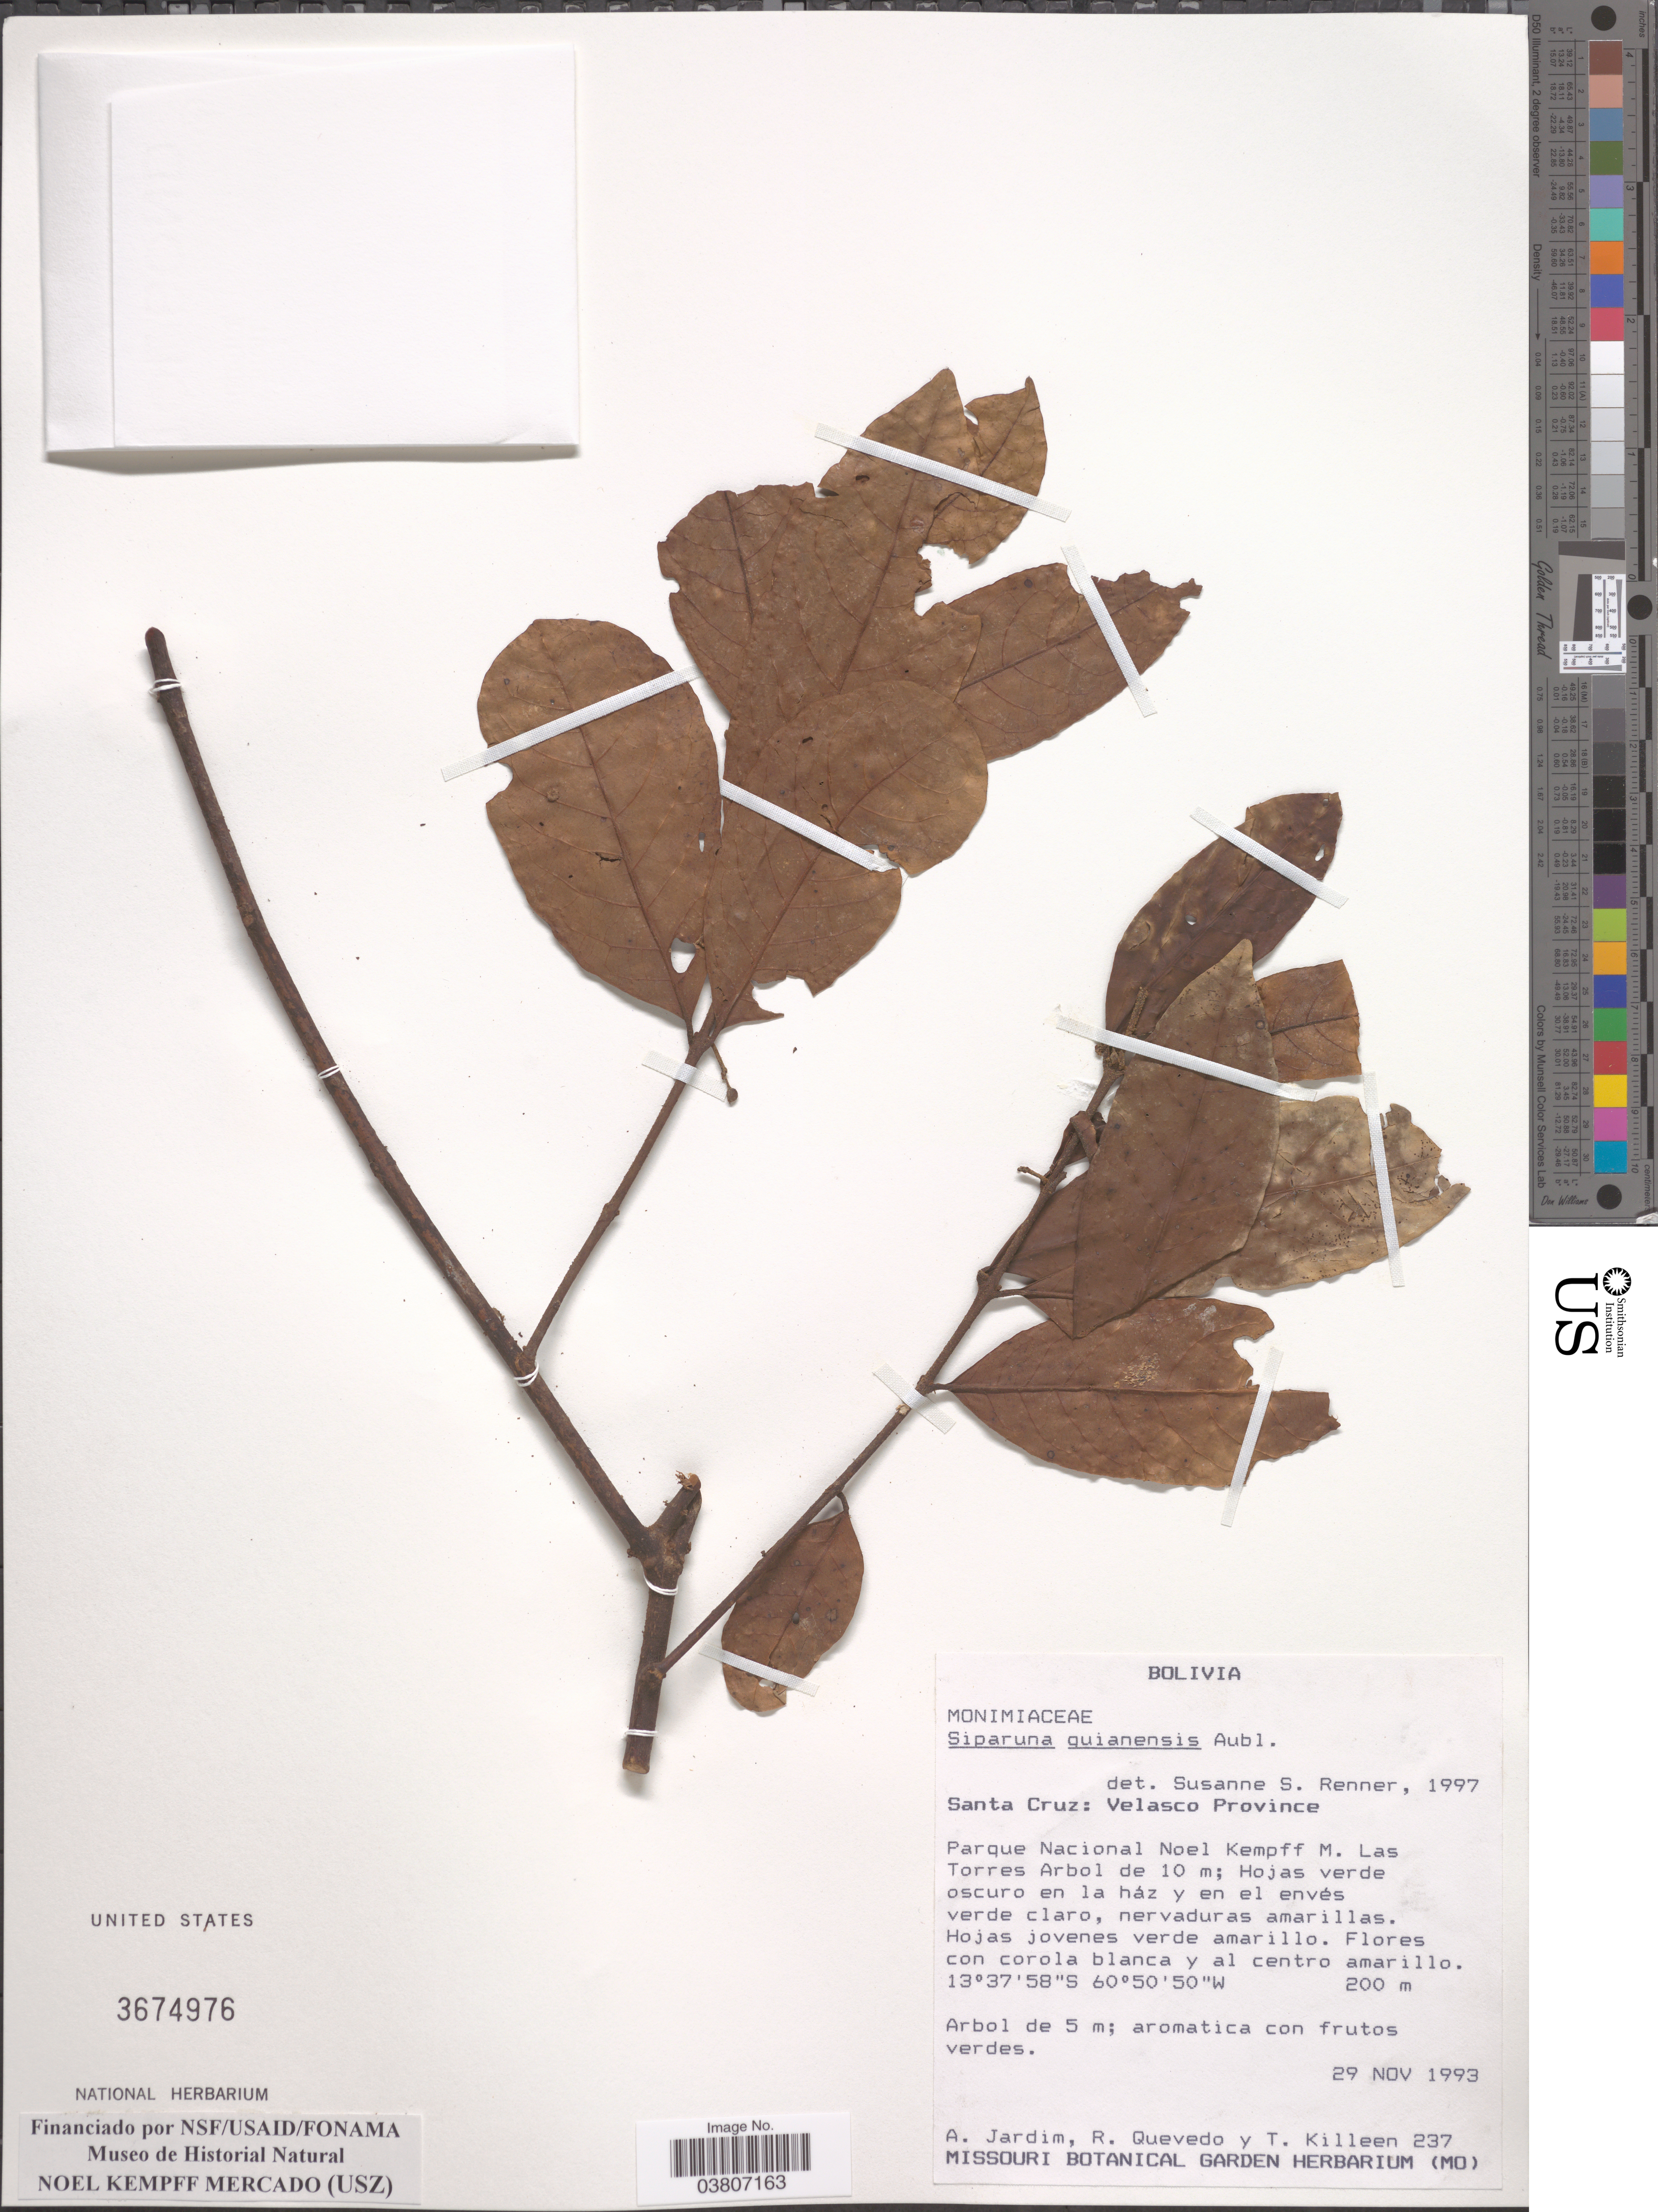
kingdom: Plantae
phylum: Tracheophyta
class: Magnoliopsida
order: Laurales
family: Siparunaceae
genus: Siparuna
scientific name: Siparuna guianensis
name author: Aubl.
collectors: A. Jardim, R. Quevedo & T. J. Killeen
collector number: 237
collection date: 1993-11-29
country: Bolivia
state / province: Santa Cruz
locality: Velasco Province. Parque Nacional Noel Kempff M. Las Torres Arbol.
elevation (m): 200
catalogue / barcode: US 3674976